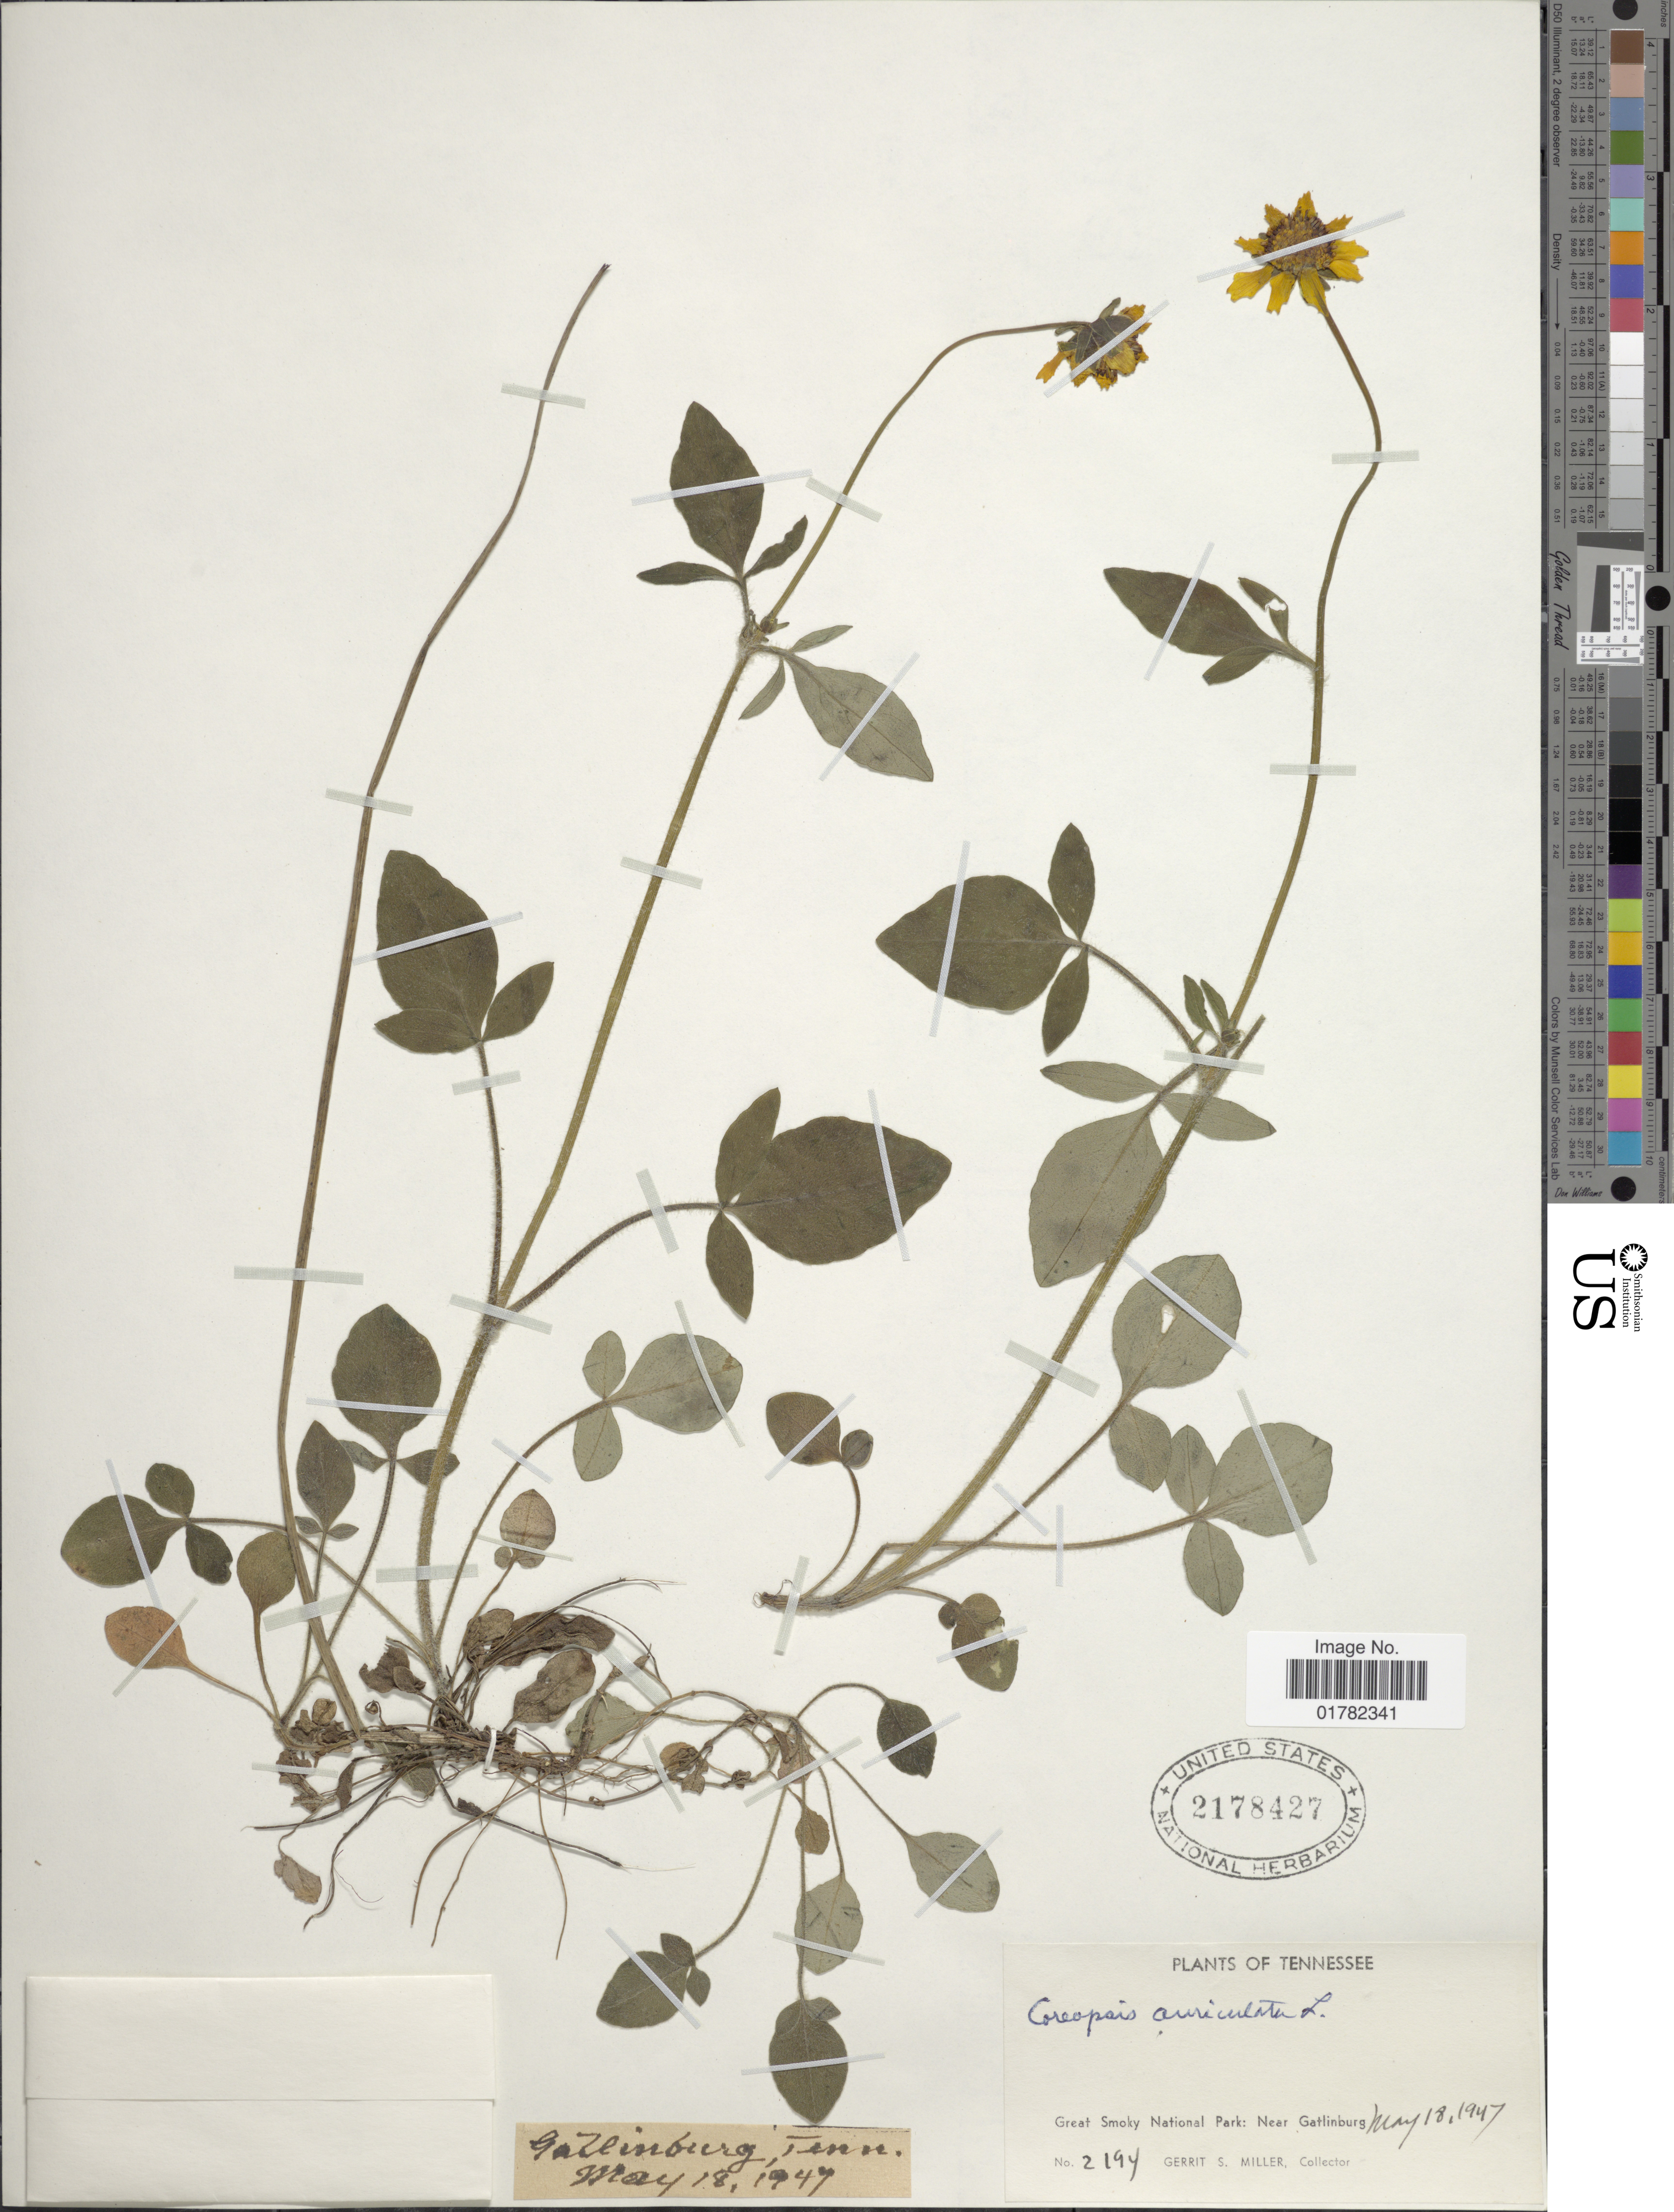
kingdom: Plantae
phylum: Tracheophyta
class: Magnoliopsida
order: Asterales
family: Asteraceae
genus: Coreopsis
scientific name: Coreopsis auriculata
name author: L.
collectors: G. S. Miller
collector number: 2194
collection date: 1947-05-18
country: United States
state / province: Tennessee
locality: Great Smoky National Park: near Gatlinburg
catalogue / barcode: US 2178427